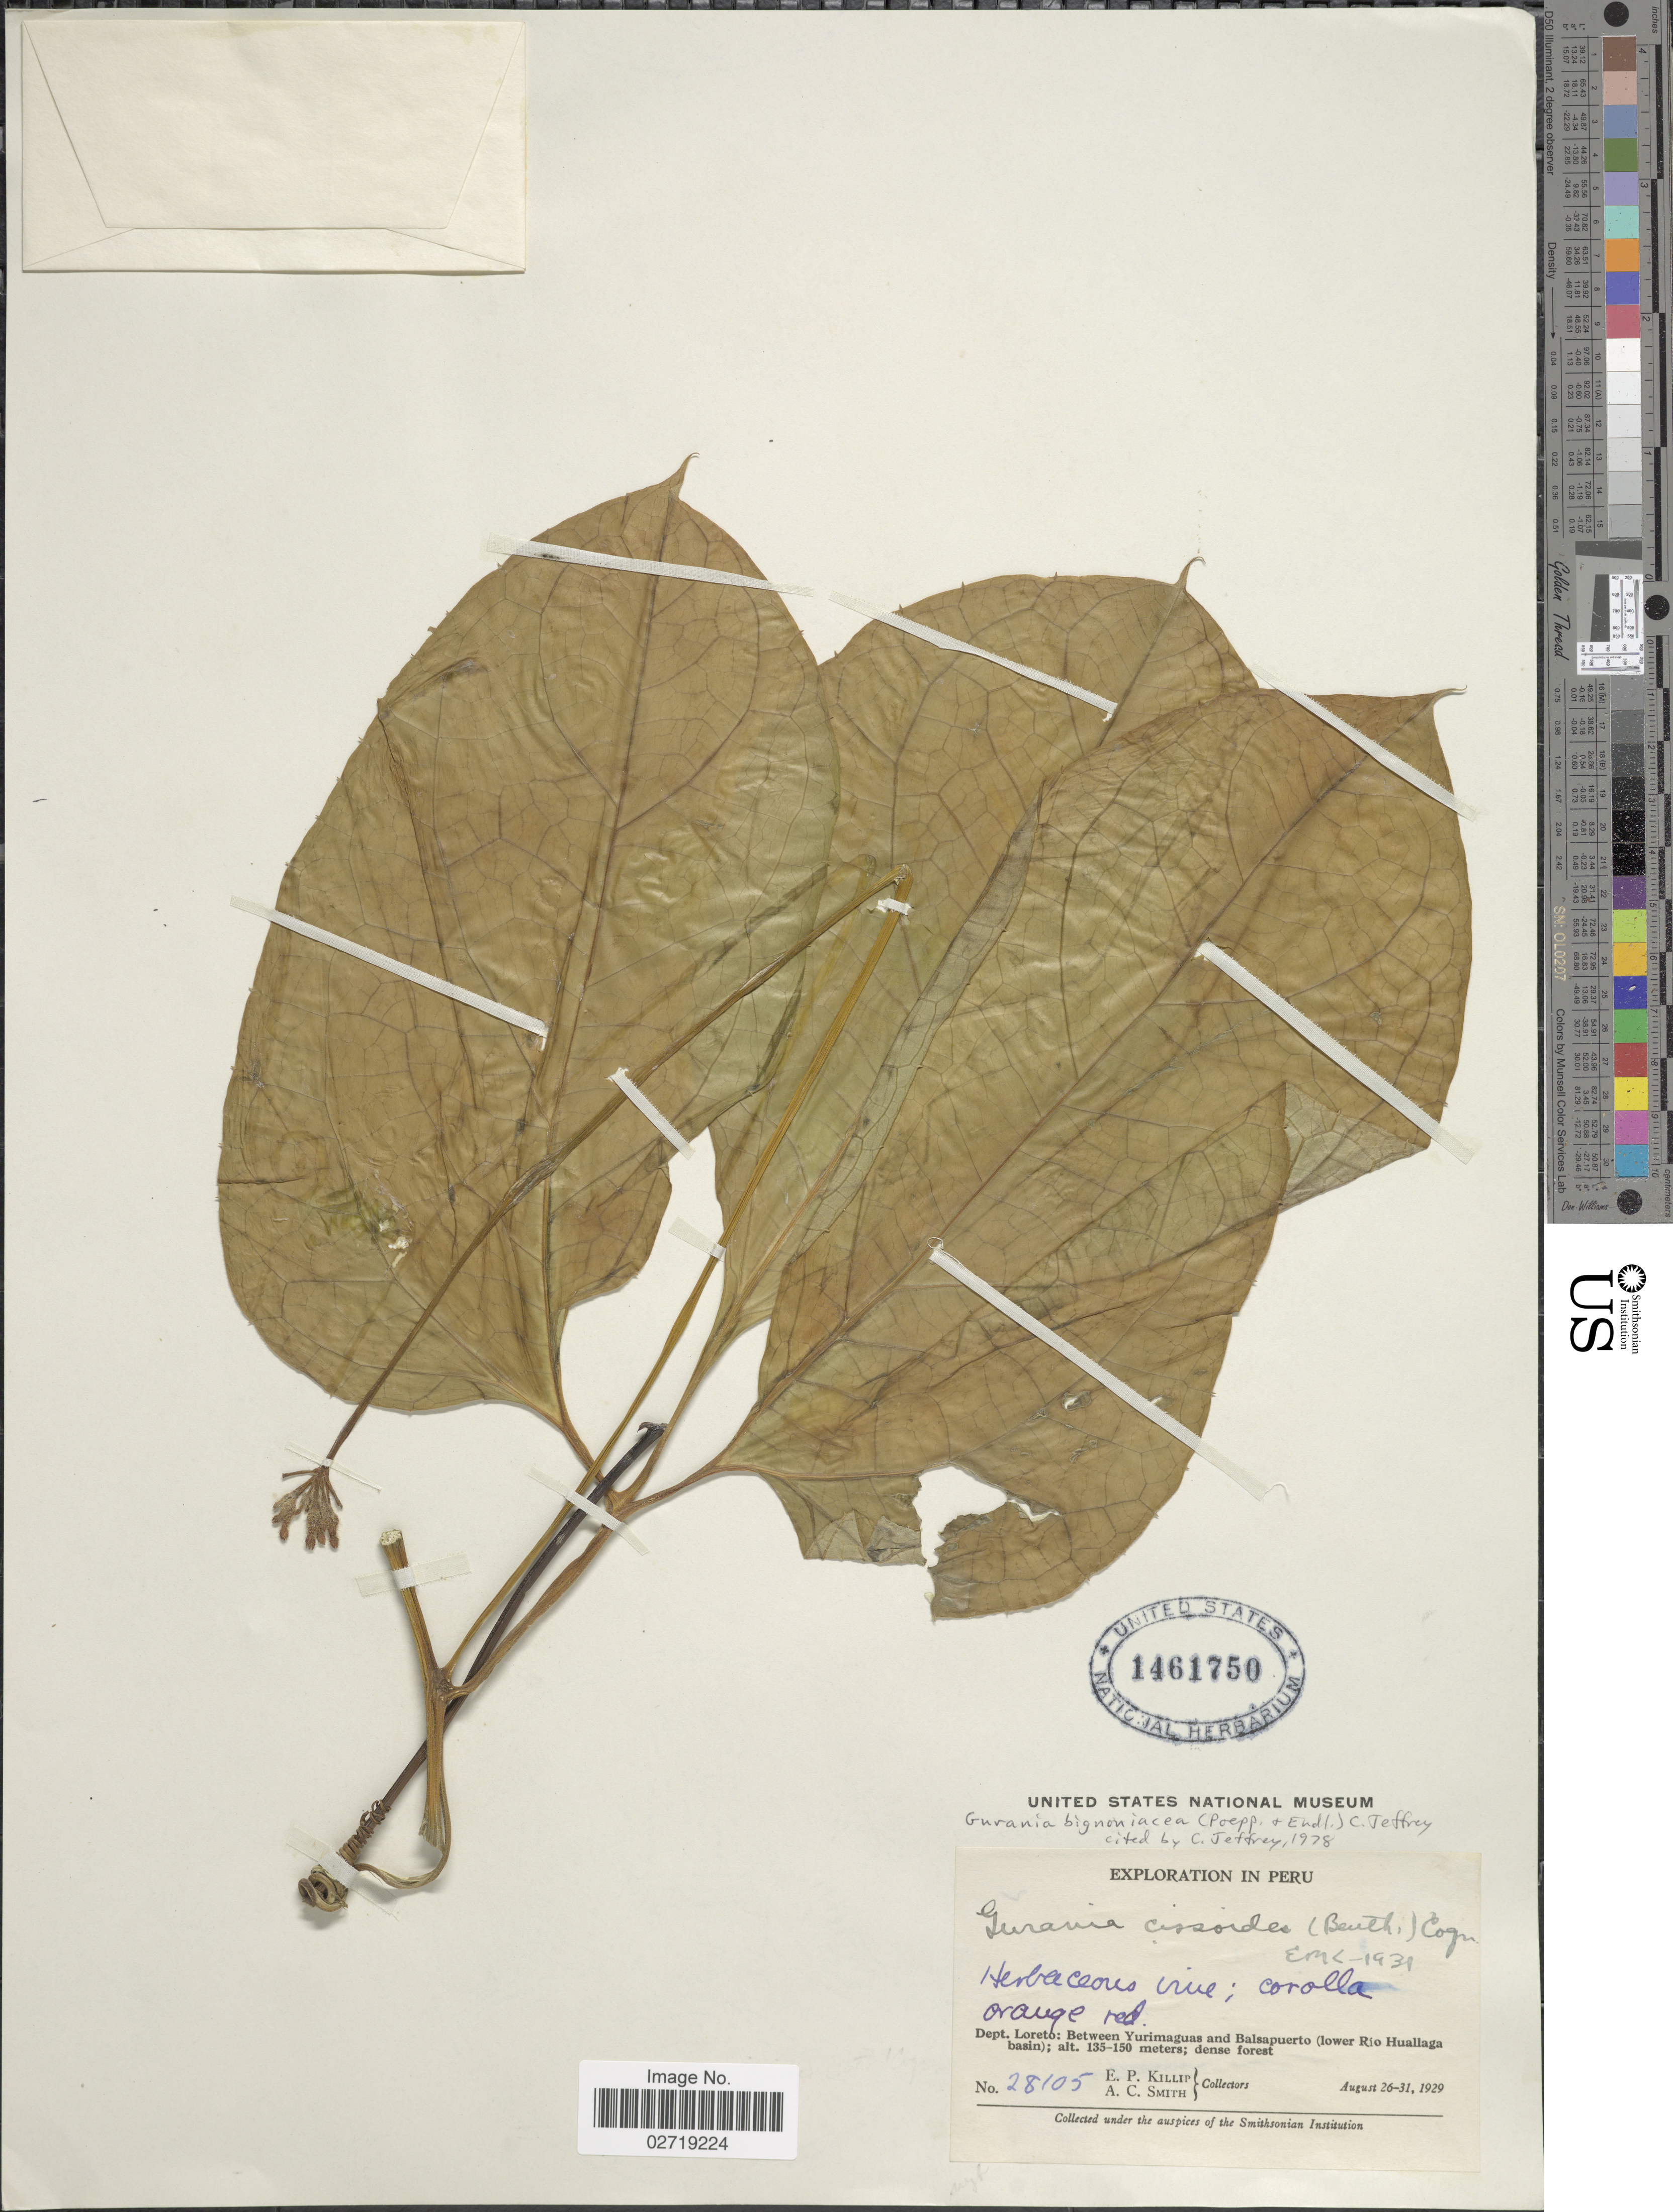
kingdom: Plantae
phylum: Tracheophyta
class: Magnoliopsida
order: Cucurbitales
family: Cucurbitaceae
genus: Gurania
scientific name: Gurania bignoniacea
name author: (Poepp. & Endl.) C. Jeffrey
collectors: E. P. Killip & A. C. Smith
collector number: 28105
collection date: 1929-08-26/1929-08-31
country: Peru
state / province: Loreto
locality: Between Yurimaguas and Balsapuerto (lower Rio Huallaga basin)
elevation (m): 135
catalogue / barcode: US 1461750